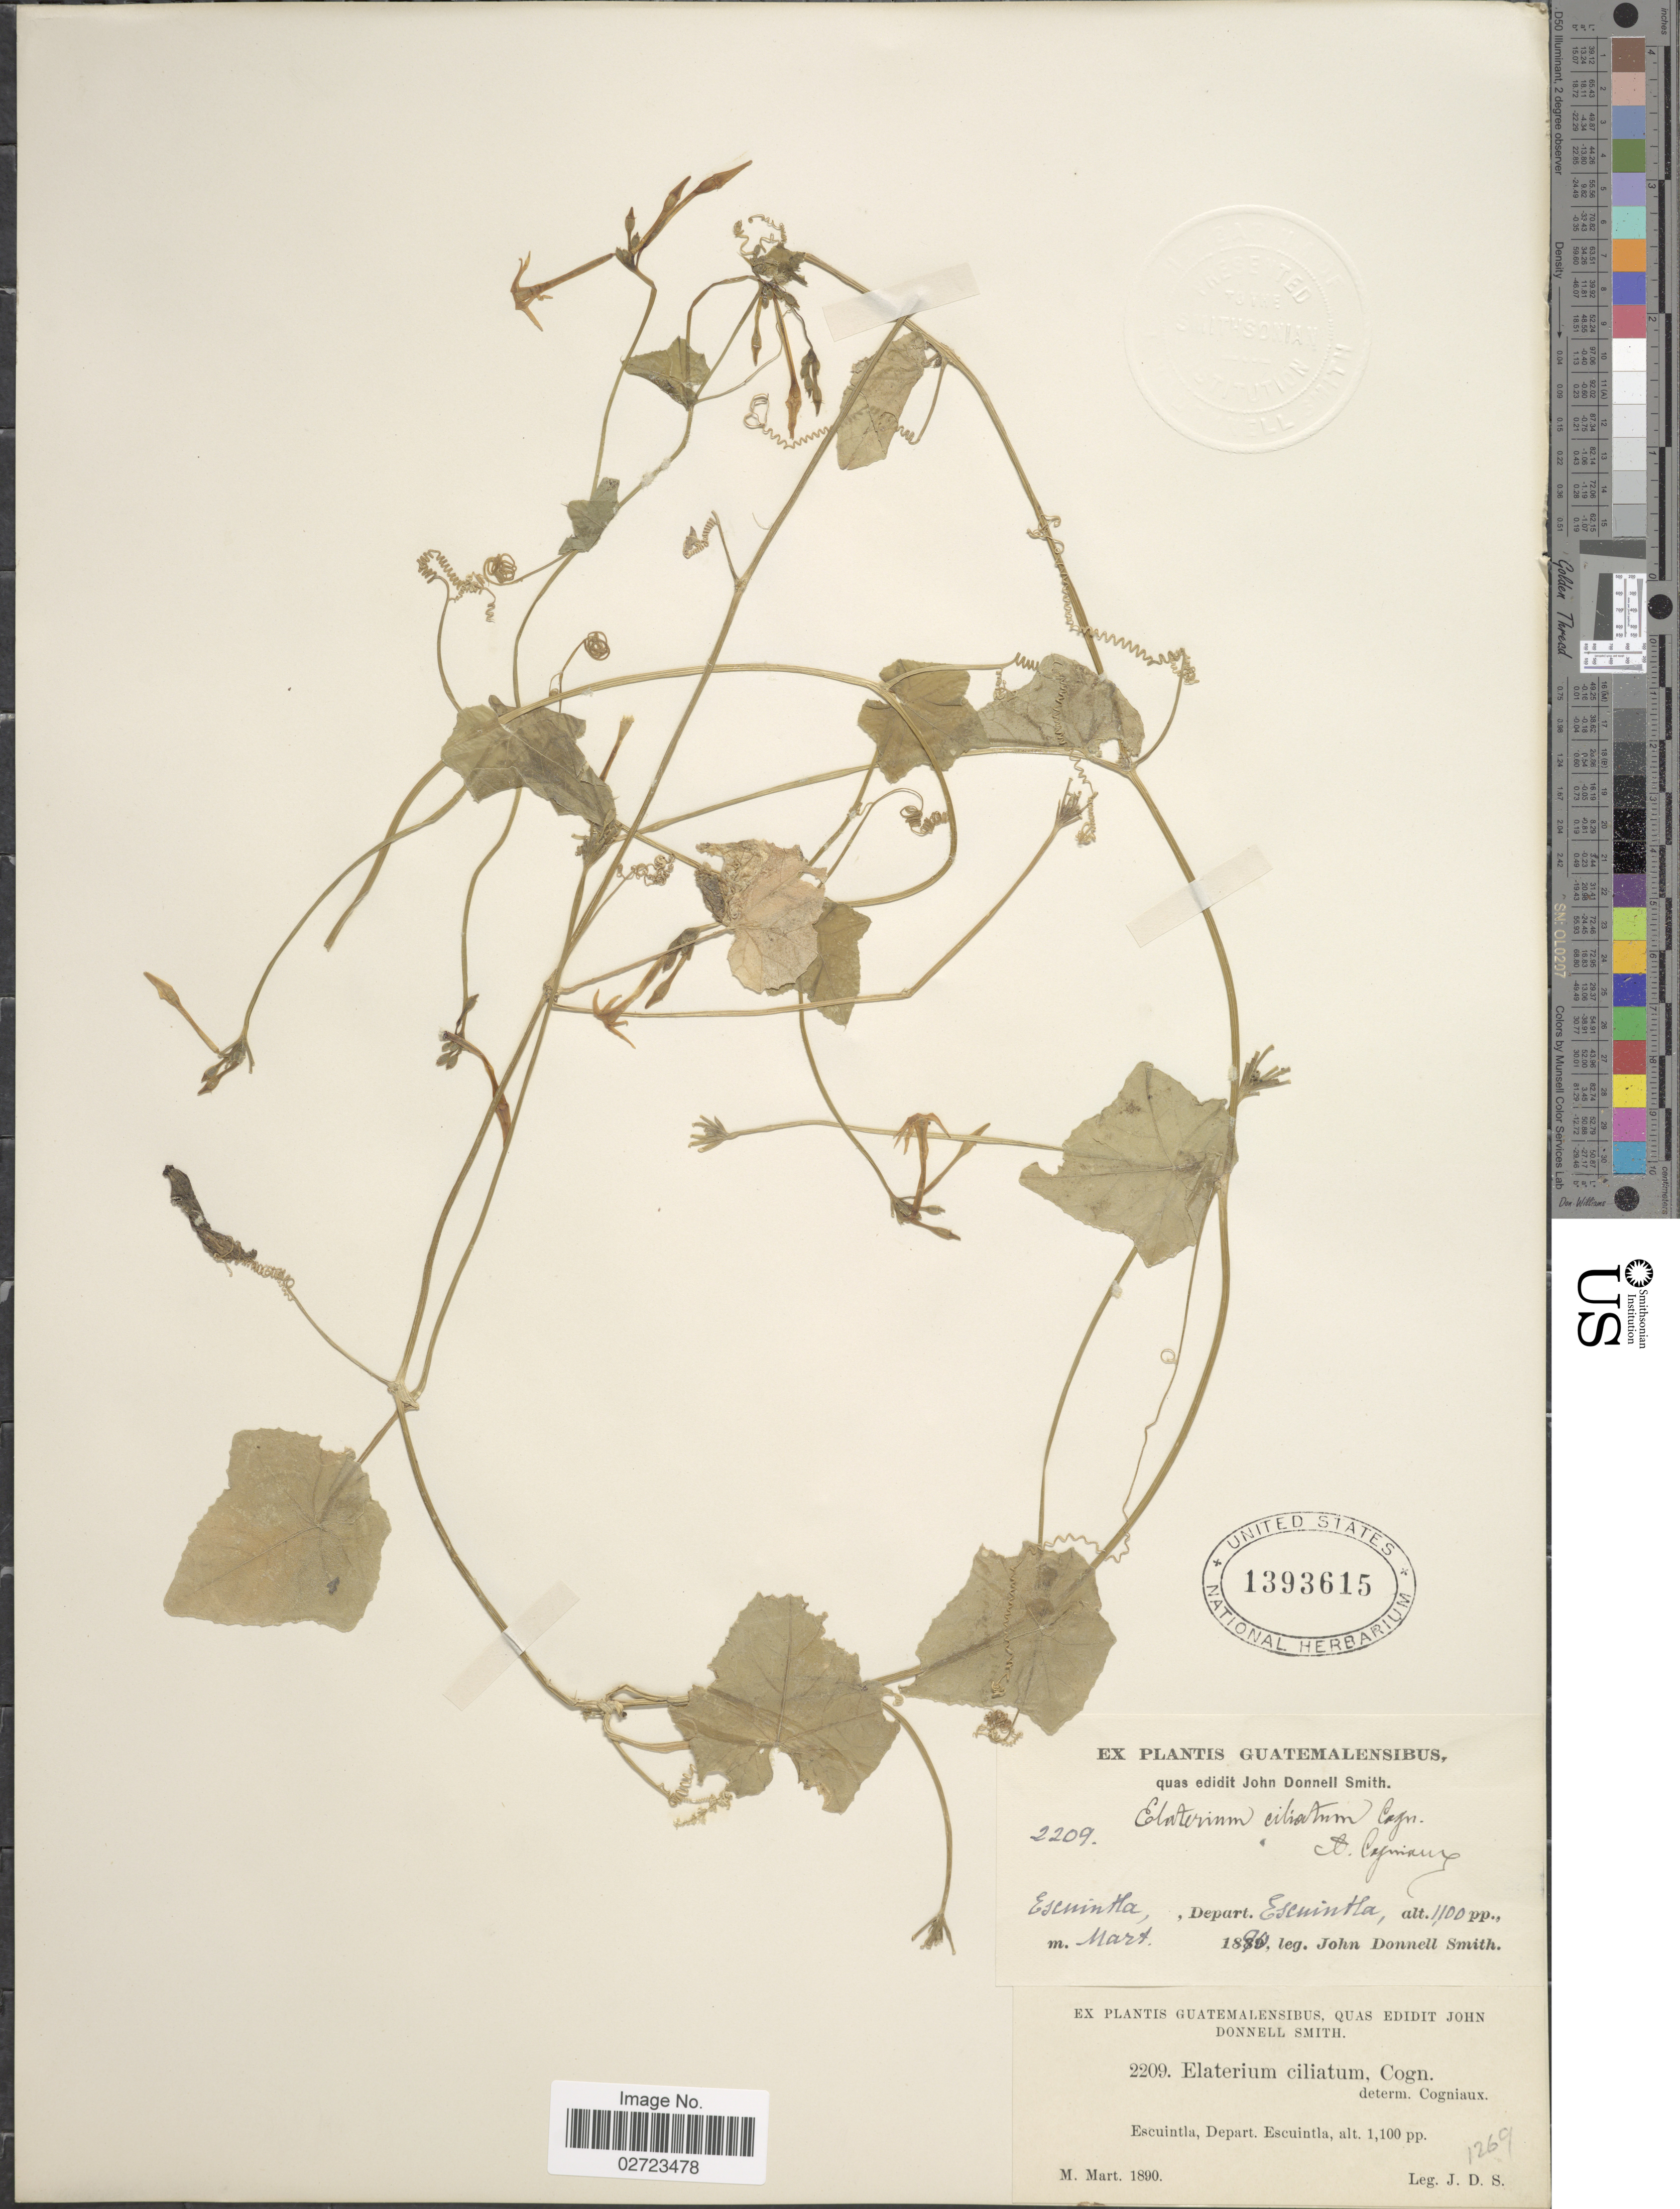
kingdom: Plantae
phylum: Tracheophyta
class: Magnoliopsida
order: Cucurbitales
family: Cucurbitaceae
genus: Cyclanthera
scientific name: Cyclanthera carthagenensis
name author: (Jacq.) H. Schaef. & S.S. Renner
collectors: J. Donnell Smith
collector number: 2209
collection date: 1890-03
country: Guatemala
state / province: Escuintla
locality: Escuintla, Depart. Escuintla.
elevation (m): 335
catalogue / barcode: US 1393615